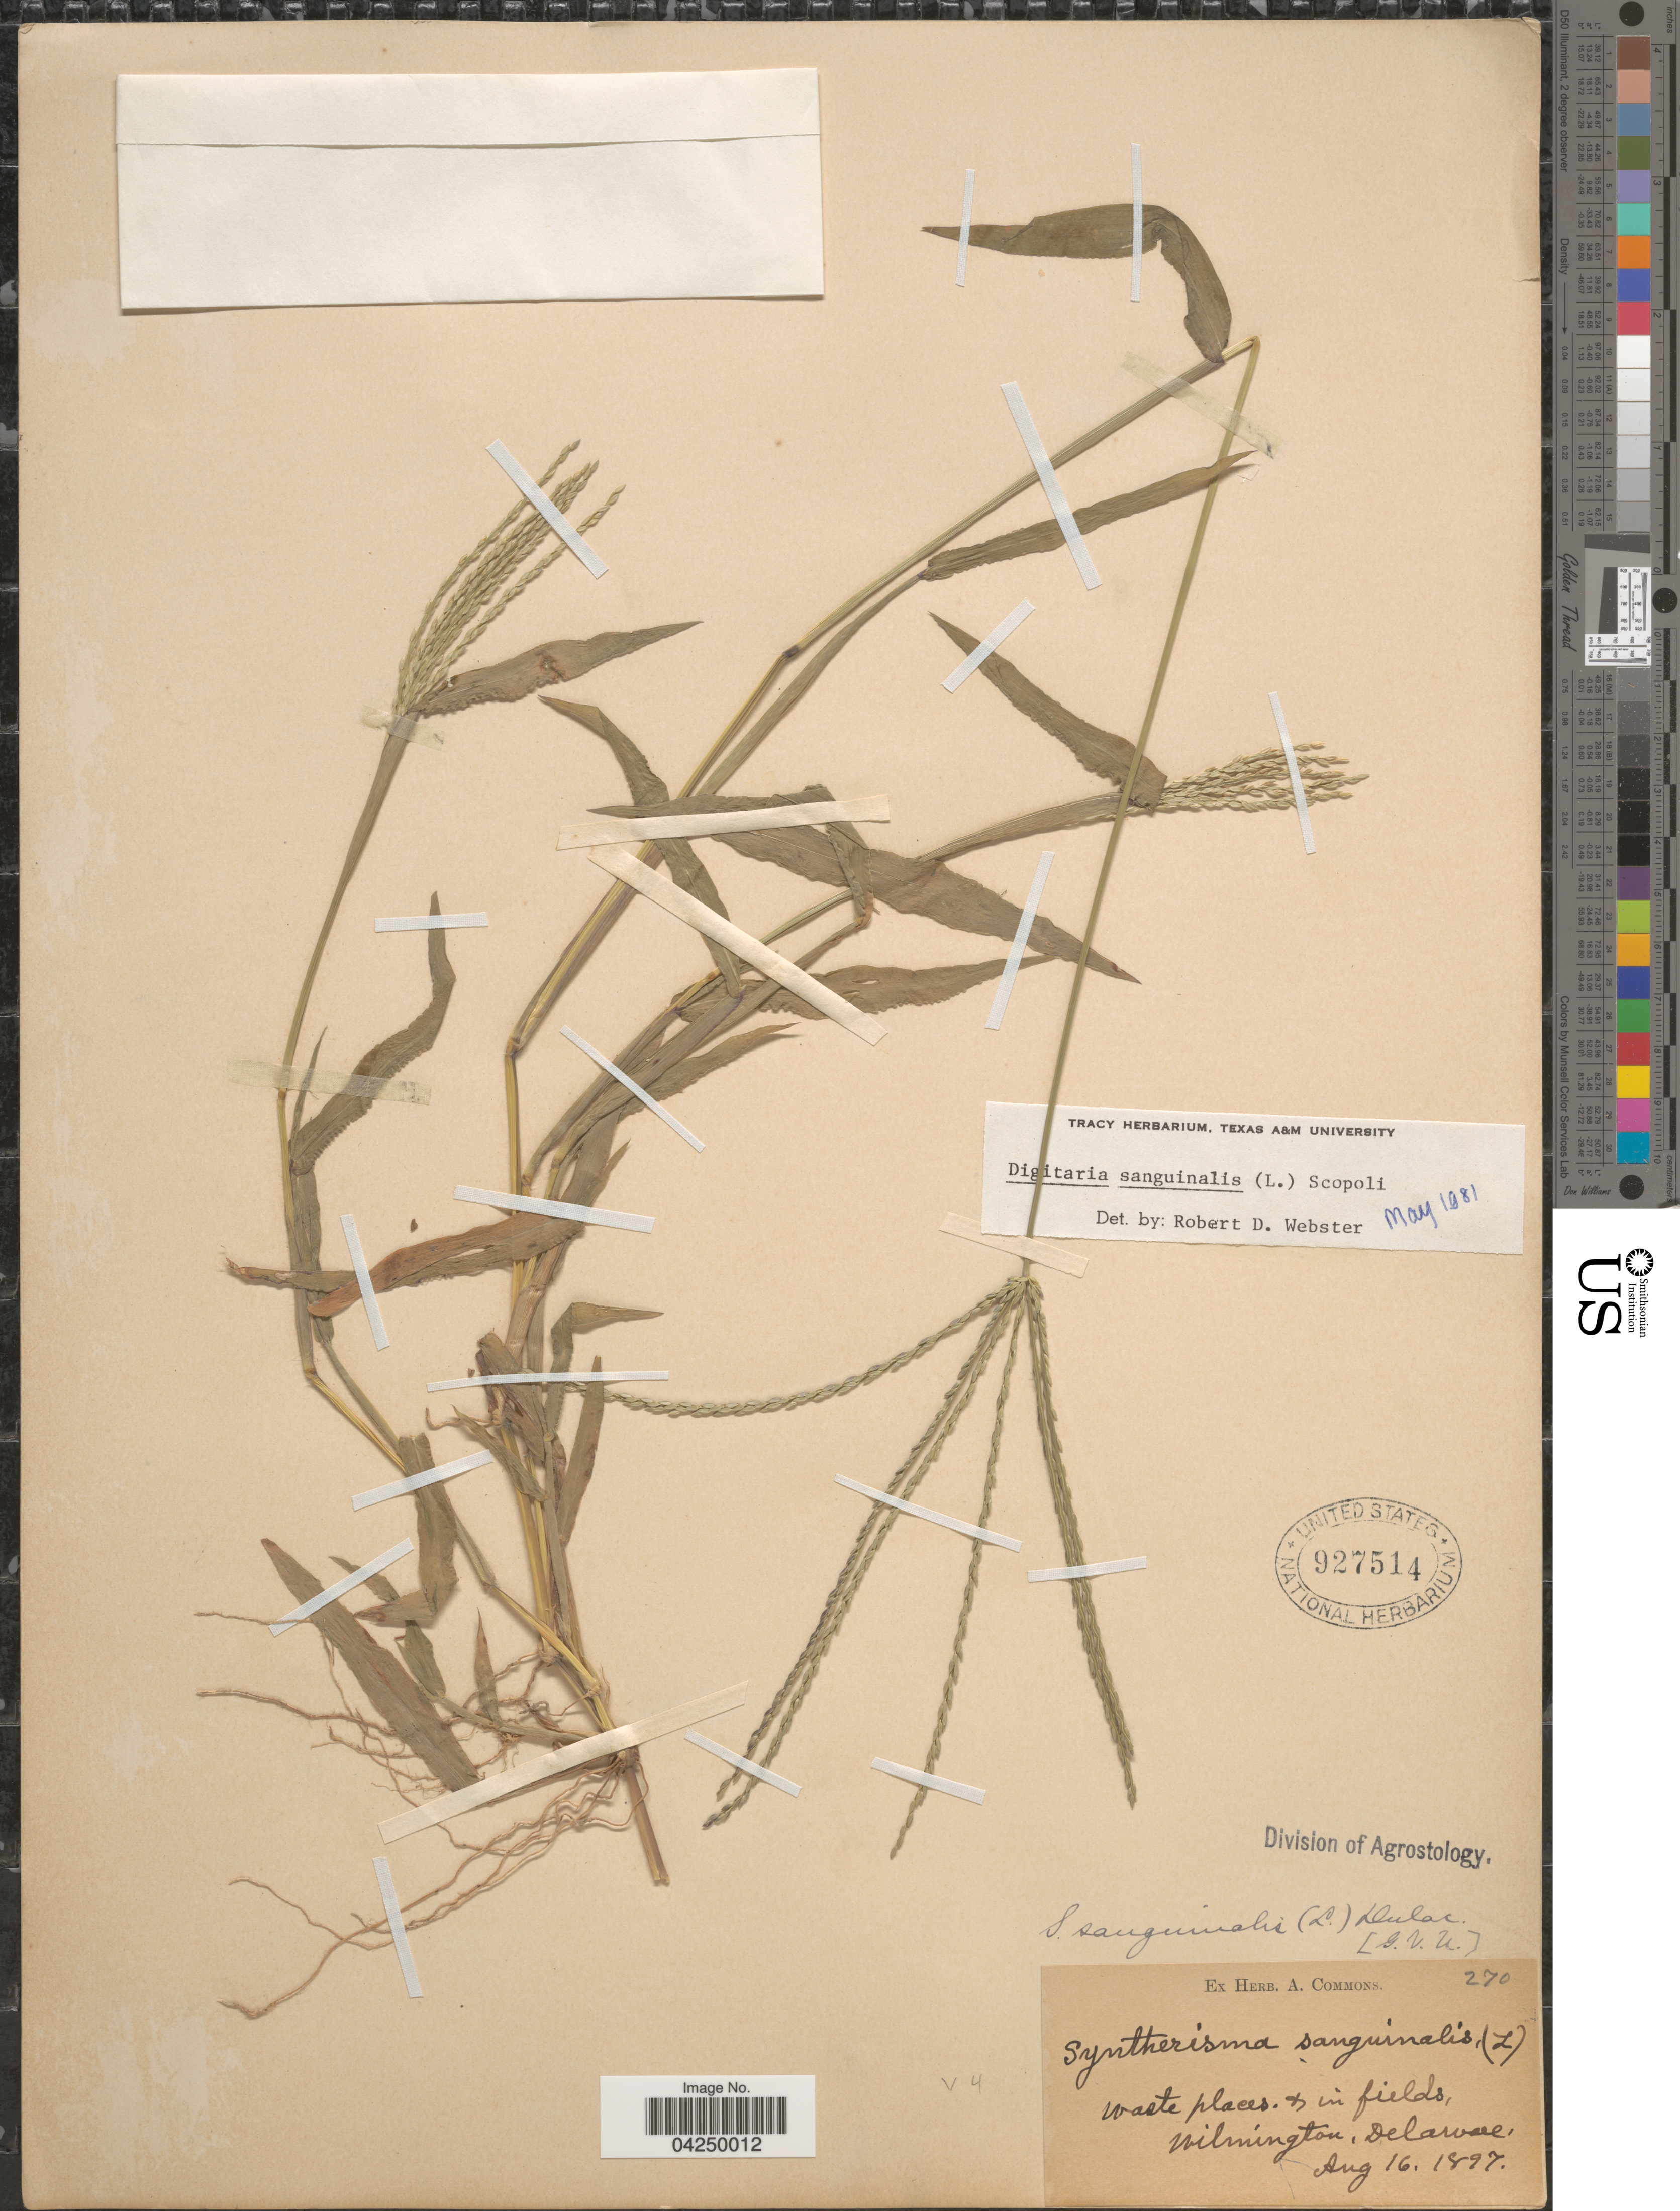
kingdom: Plantae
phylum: Tracheophyta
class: Liliopsida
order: Poales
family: Poaceae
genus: Digitaria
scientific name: Digitaria sanguinalis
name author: (L.) Scop.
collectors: ex herb. A. Commons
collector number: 270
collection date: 1897-08-16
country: United States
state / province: Delaware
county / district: New Castle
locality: Wilmington.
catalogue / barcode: US 927514